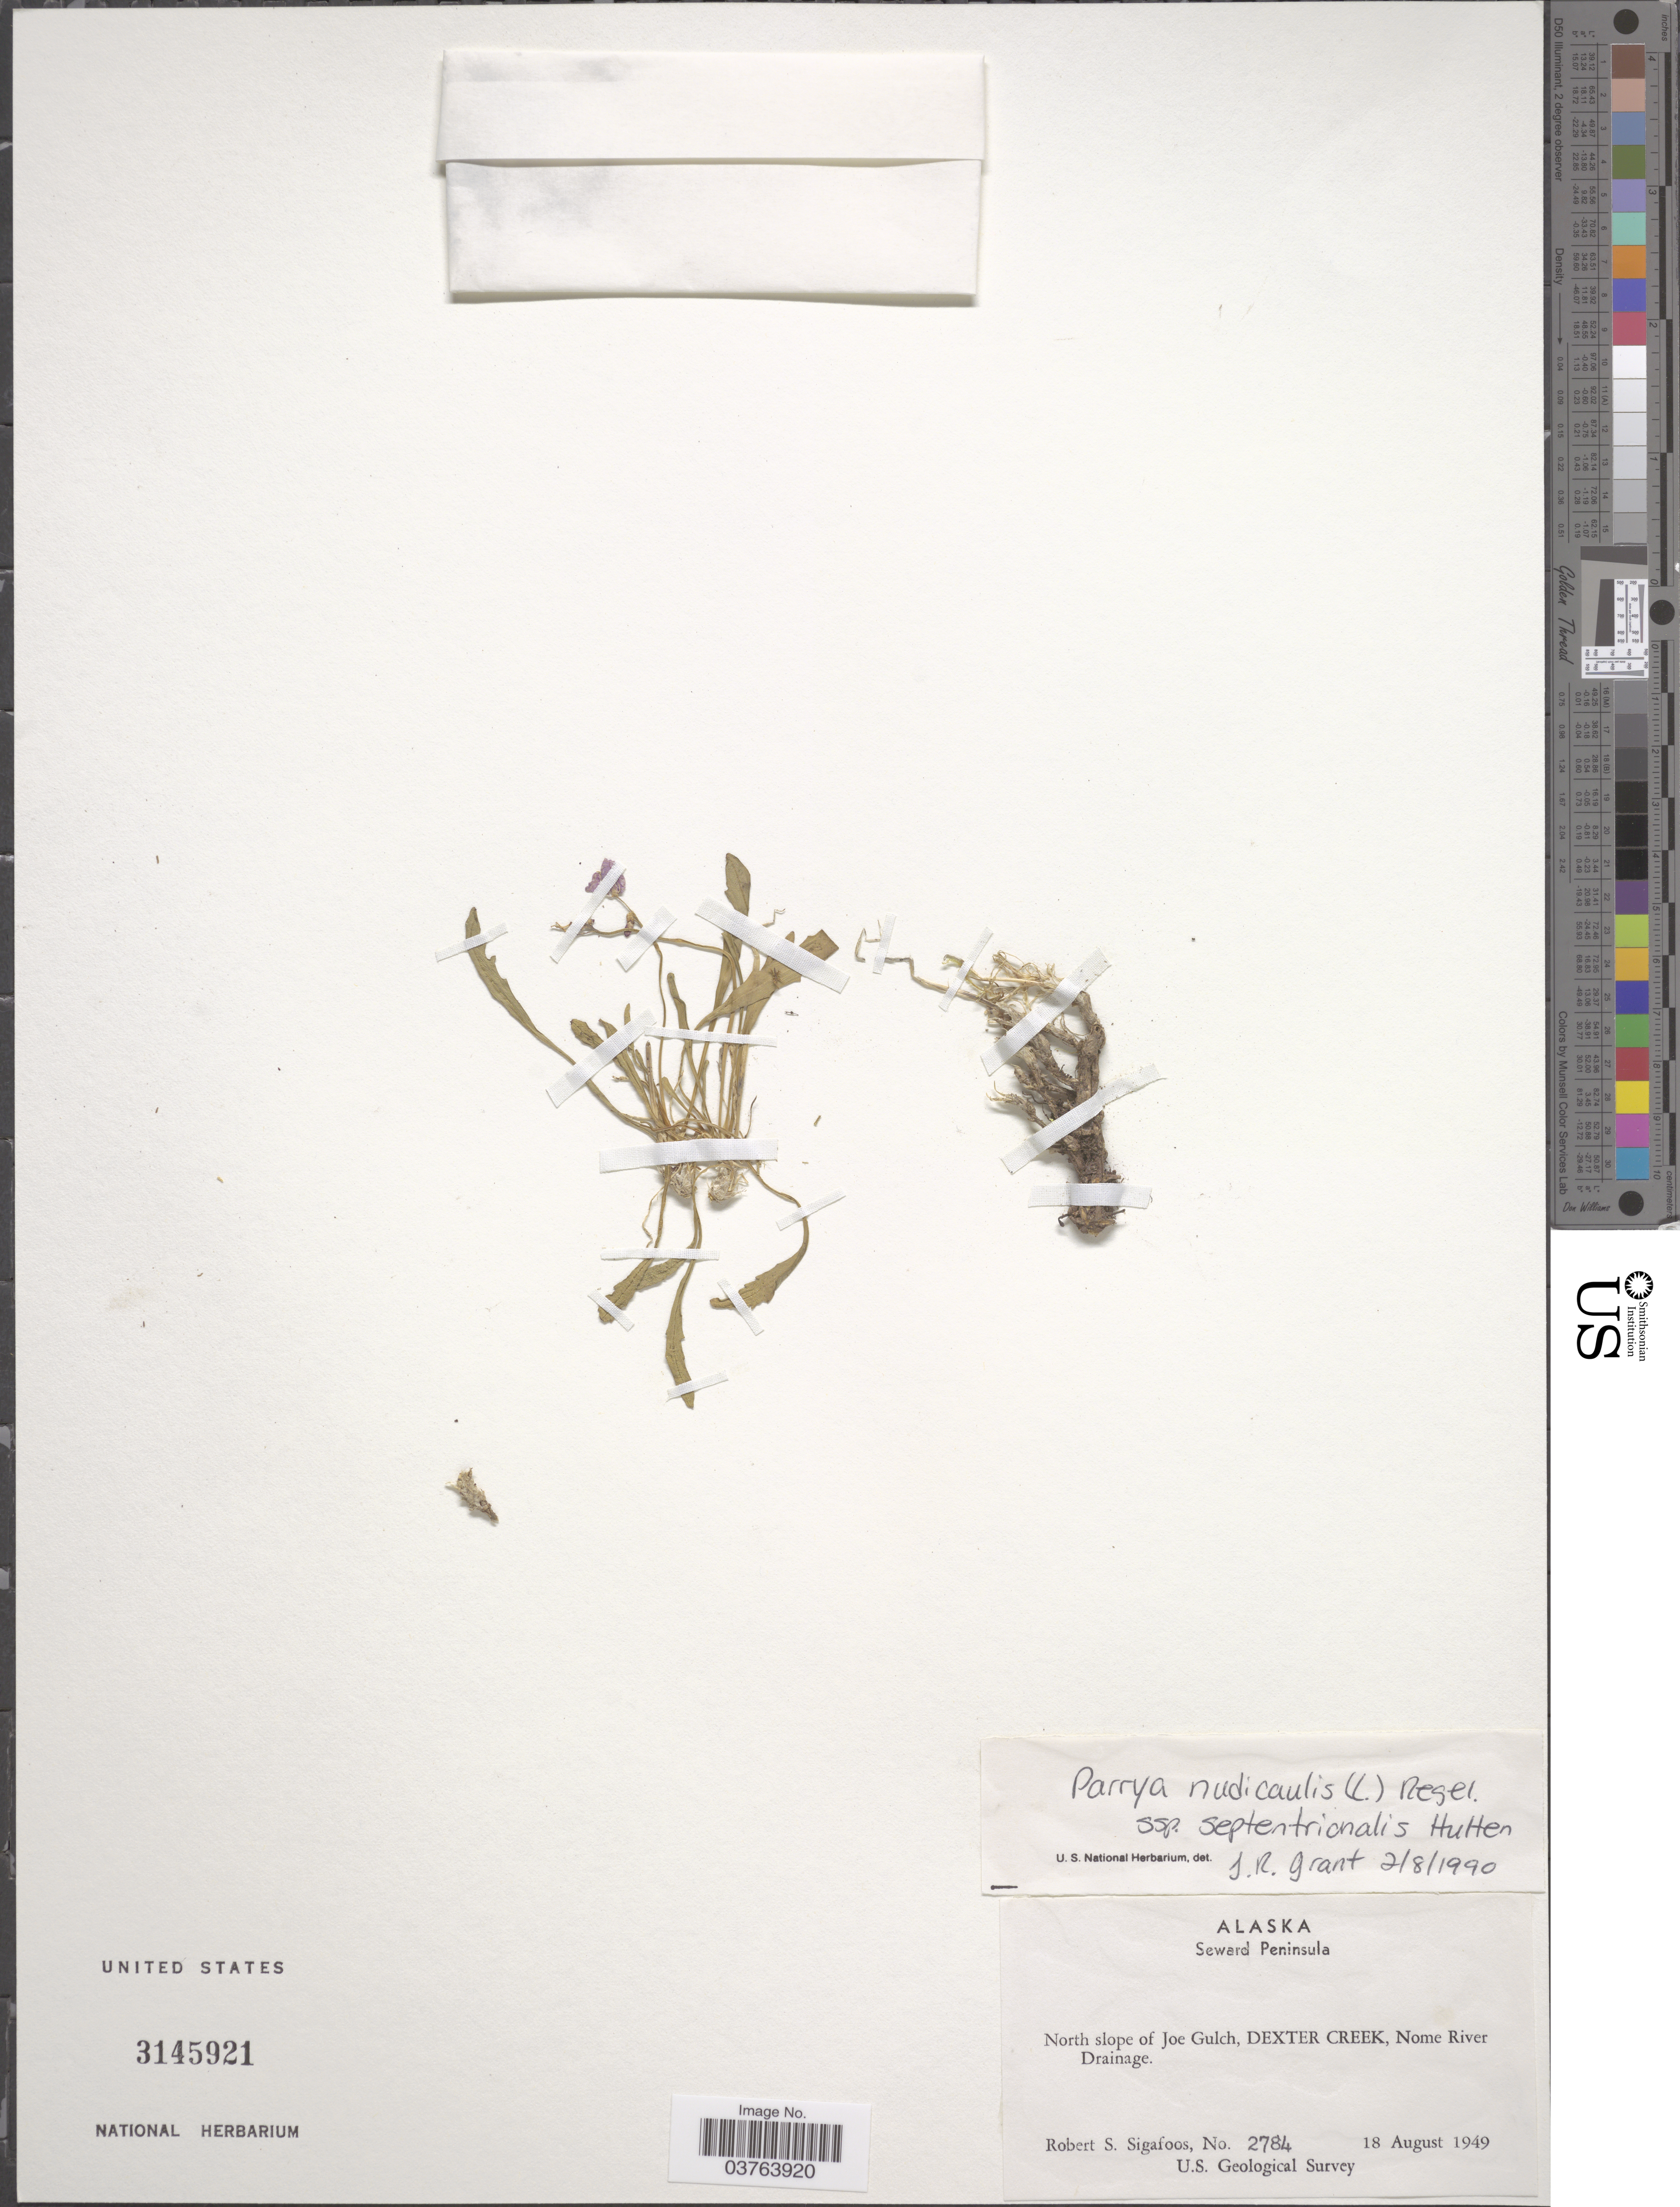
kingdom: Plantae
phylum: Tracheophyta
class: Magnoliopsida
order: Brassicales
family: Brassicaceae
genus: Parrya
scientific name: Parrya nudicaulis subsp. septentrionalis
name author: Hultén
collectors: R. Sigafoos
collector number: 2784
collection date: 1949-08-18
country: United States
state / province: Alaska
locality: Seward Peninsula. North slope of Joe Gulch, Dexter Creek, Nome River Drainage.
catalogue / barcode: US 3145921